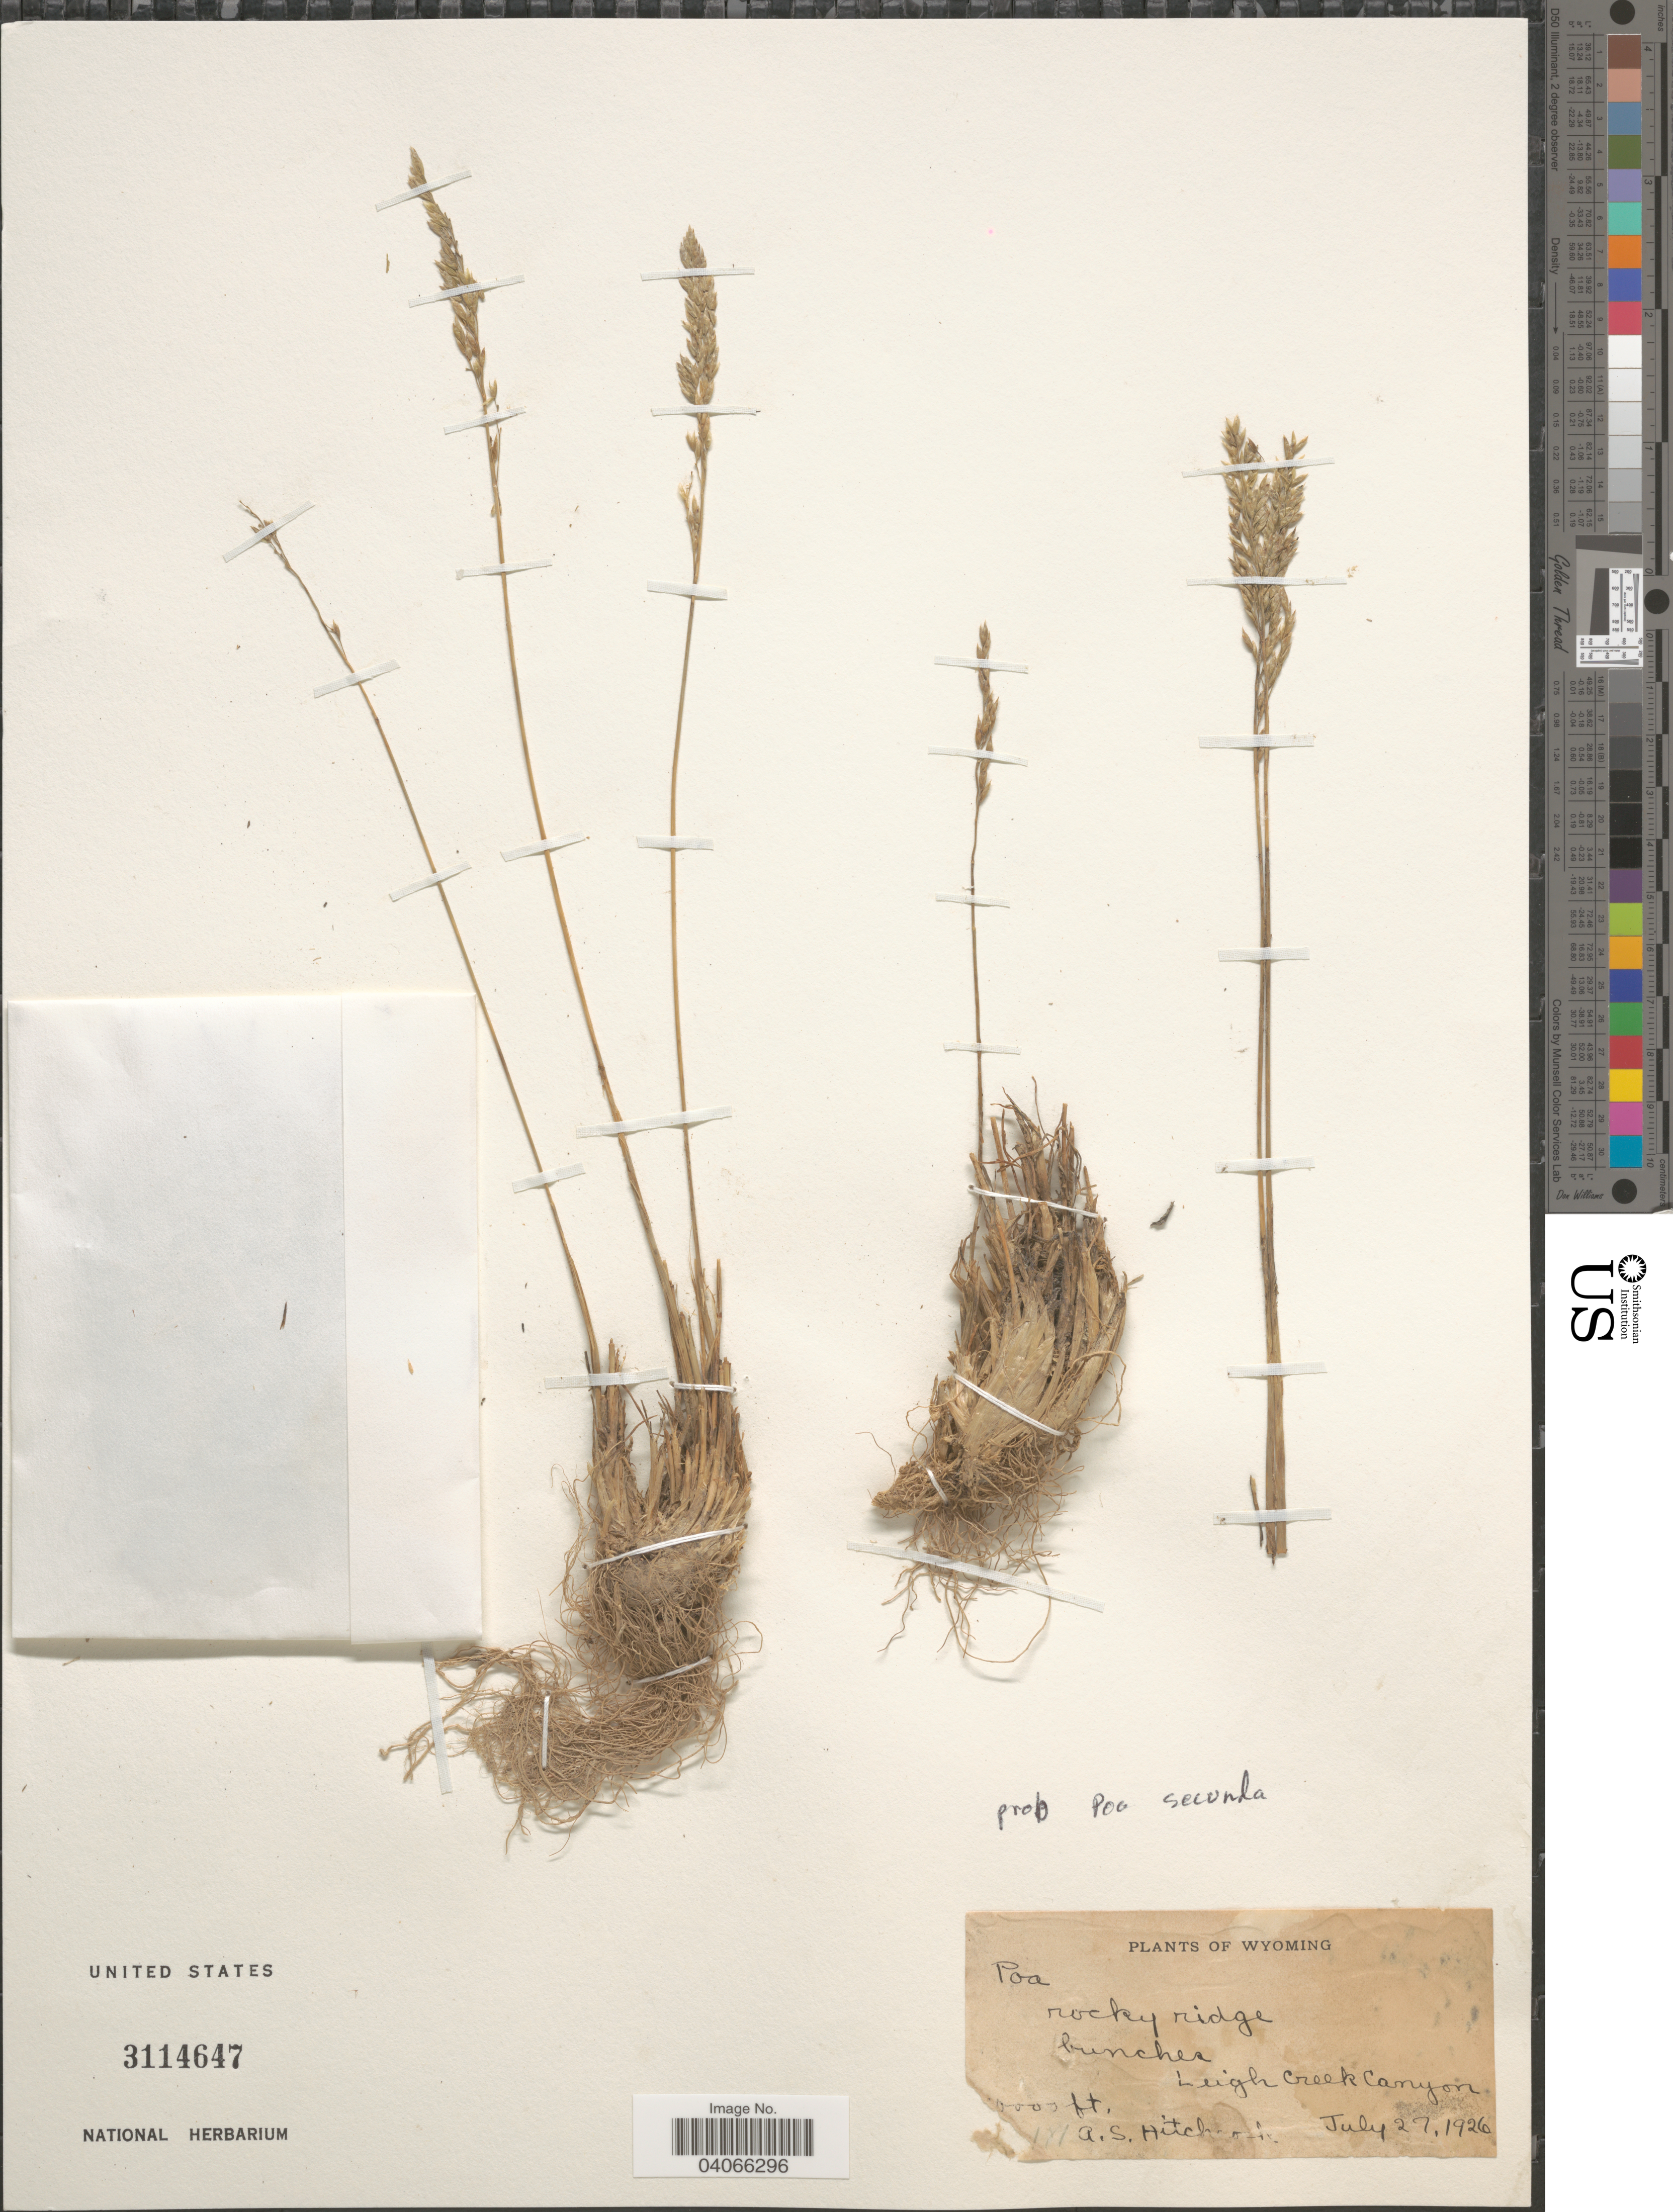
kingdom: Plantae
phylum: Tracheophyta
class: Liliopsida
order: Poales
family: Poaceae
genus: Poa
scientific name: Poa secunda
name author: J. Presl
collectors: A. S. Hitchcock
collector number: !81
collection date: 1926-07-27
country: United States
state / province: Wyoming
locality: Rocky ridge bunches. Leigh Creek Canyon.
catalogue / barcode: US 3114647